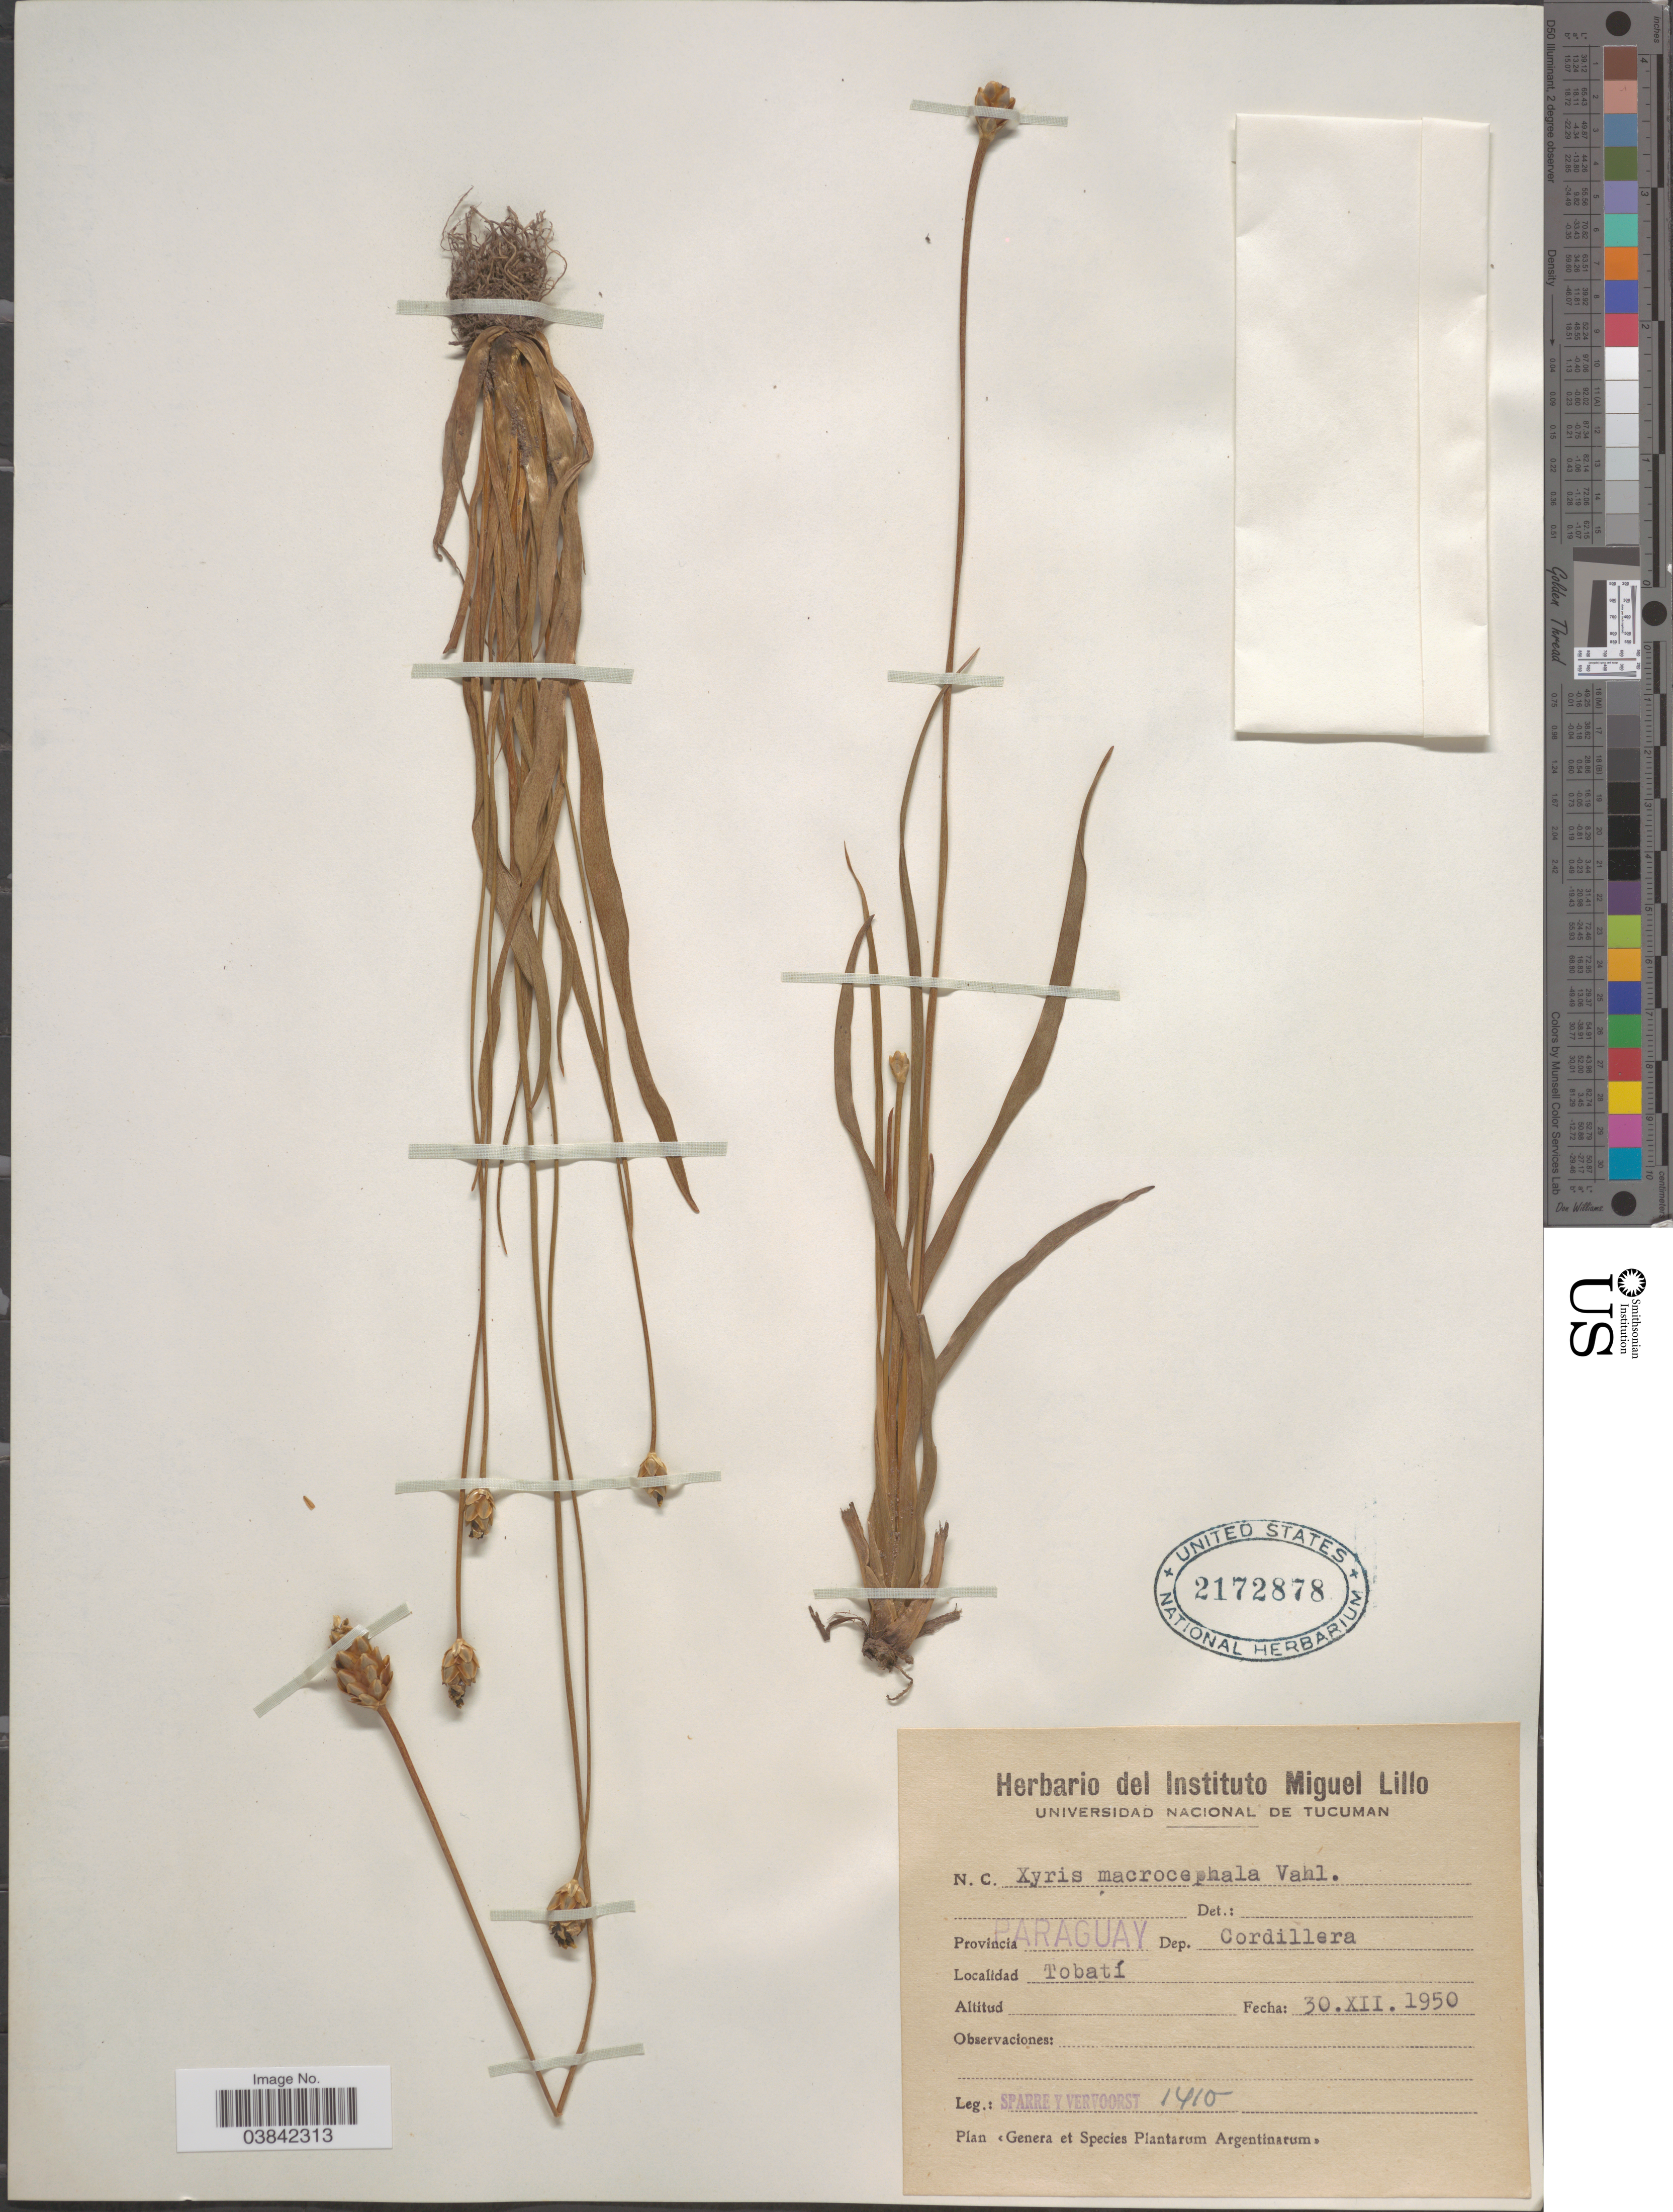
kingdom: Plantae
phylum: Tracheophyta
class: Liliopsida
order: Poales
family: Xyridaceae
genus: Xyris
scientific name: Xyris laxifolia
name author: Mart.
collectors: Sparre & Vervoorst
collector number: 1410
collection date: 1950-12-30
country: Paraguay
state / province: Cordillera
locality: Dep. Cordillera. Tobatí.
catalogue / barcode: US 2172878